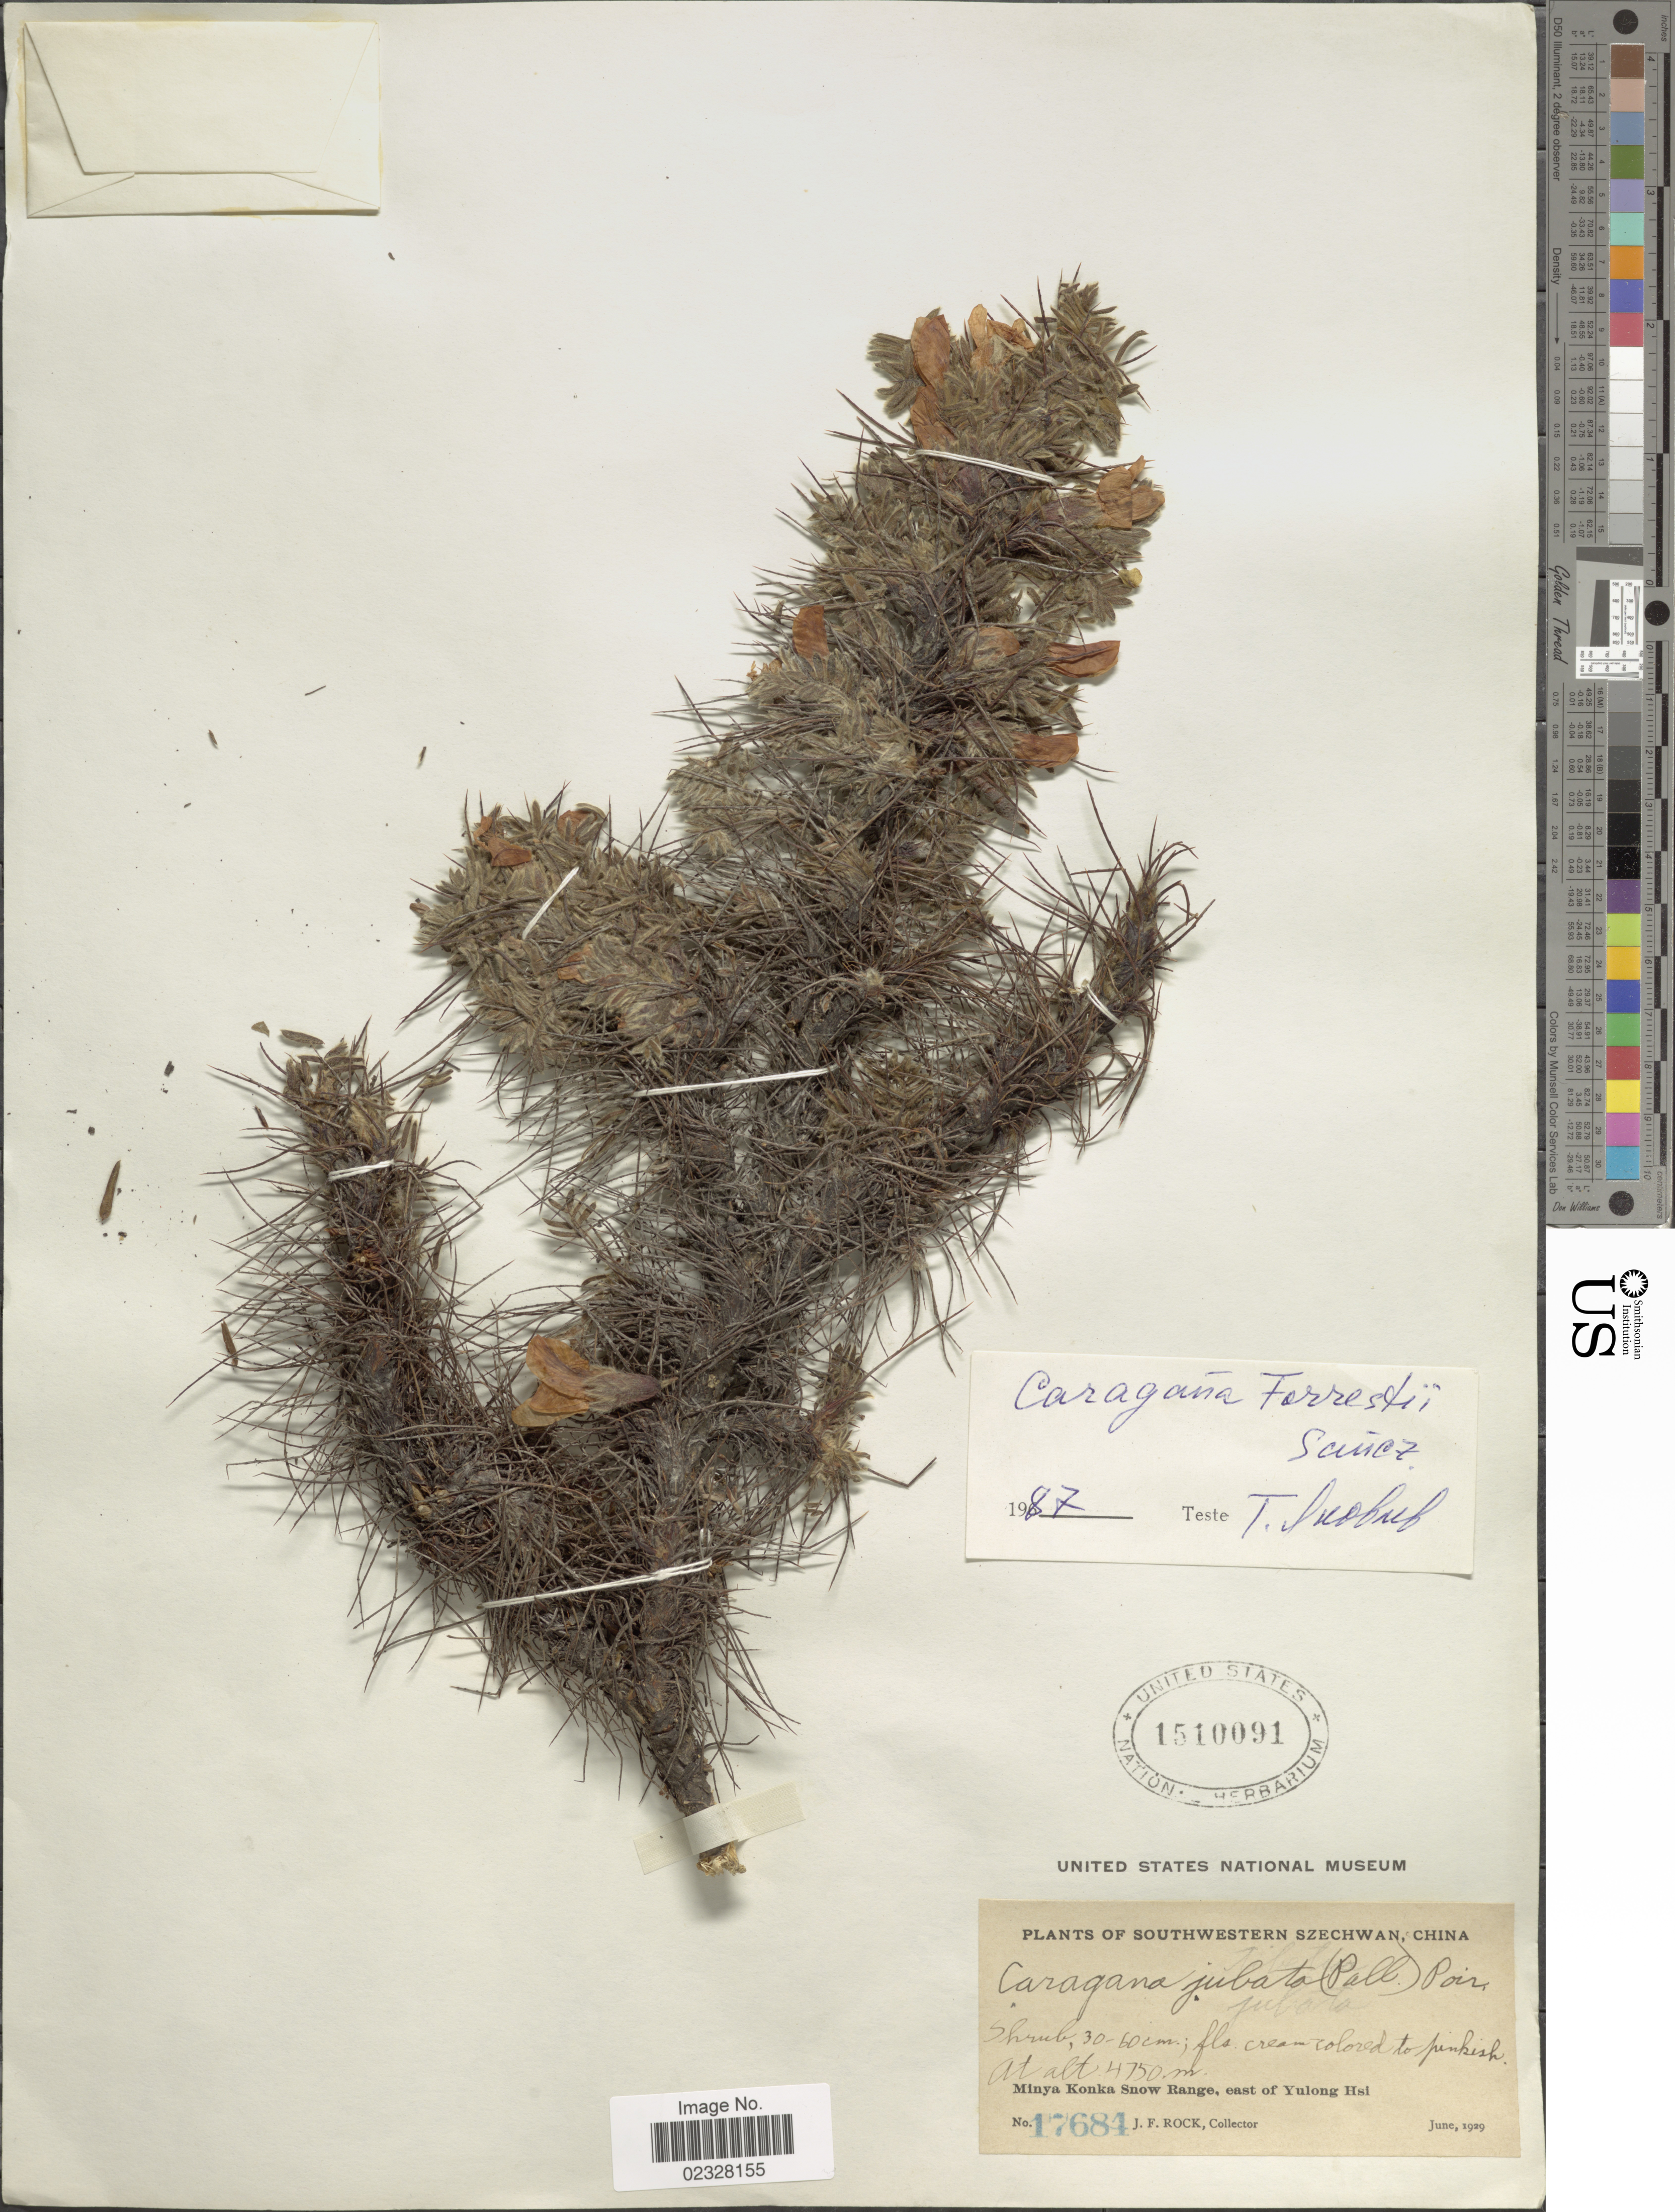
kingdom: Plantae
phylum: Tracheophyta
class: Magnoliopsida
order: Fabales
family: Fabaceae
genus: Caragana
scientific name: Caragana forrestii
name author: Sanchir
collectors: J. Rock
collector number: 17684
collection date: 1929-06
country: China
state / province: Sichuan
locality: Szechwan. Minya Konka Snow Range, east of Yulong Hsi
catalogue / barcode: US 1510091